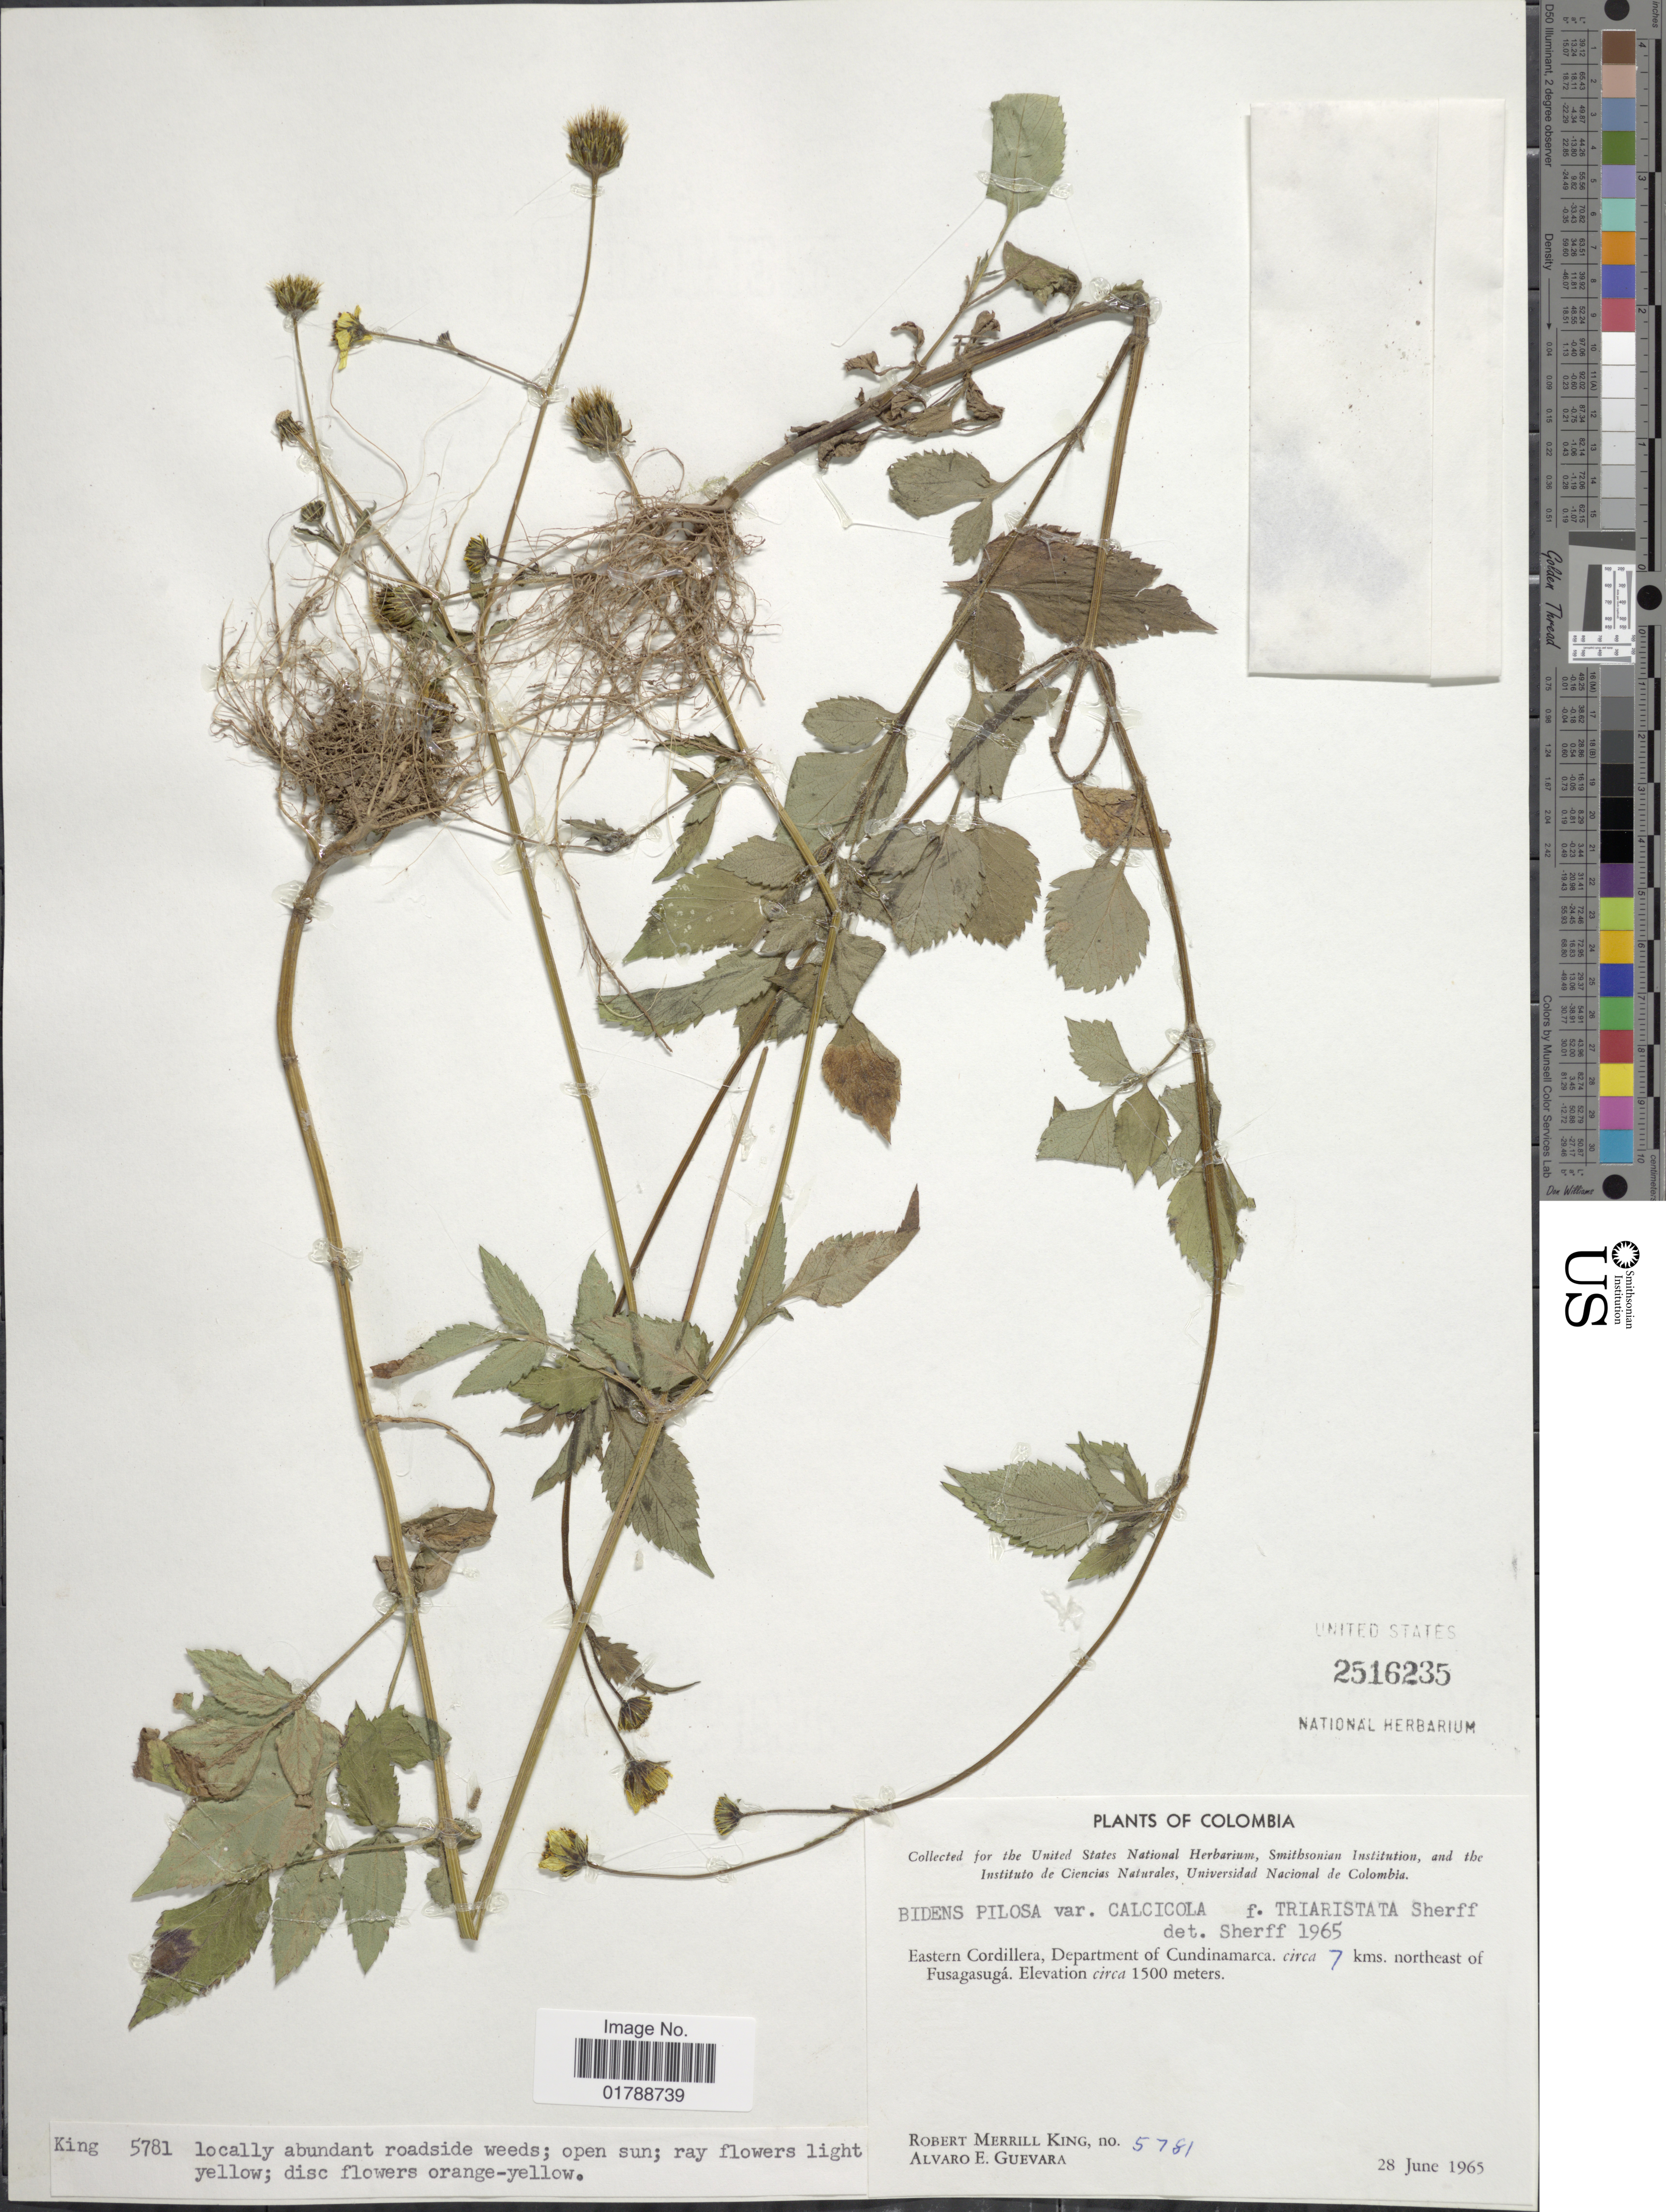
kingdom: Plantae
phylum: Tracheophyta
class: Magnoliopsida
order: Asterales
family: Asteraceae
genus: Bidens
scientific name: Bidens pilosa var. calcicola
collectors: R. M. King & A. E. Guevara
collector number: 5781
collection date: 1965-06-28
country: Colombia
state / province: Cundinamarca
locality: Eastern Cordillera. circa 7 kms. northeast of Fusagasugá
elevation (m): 1500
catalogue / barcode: US 2516235